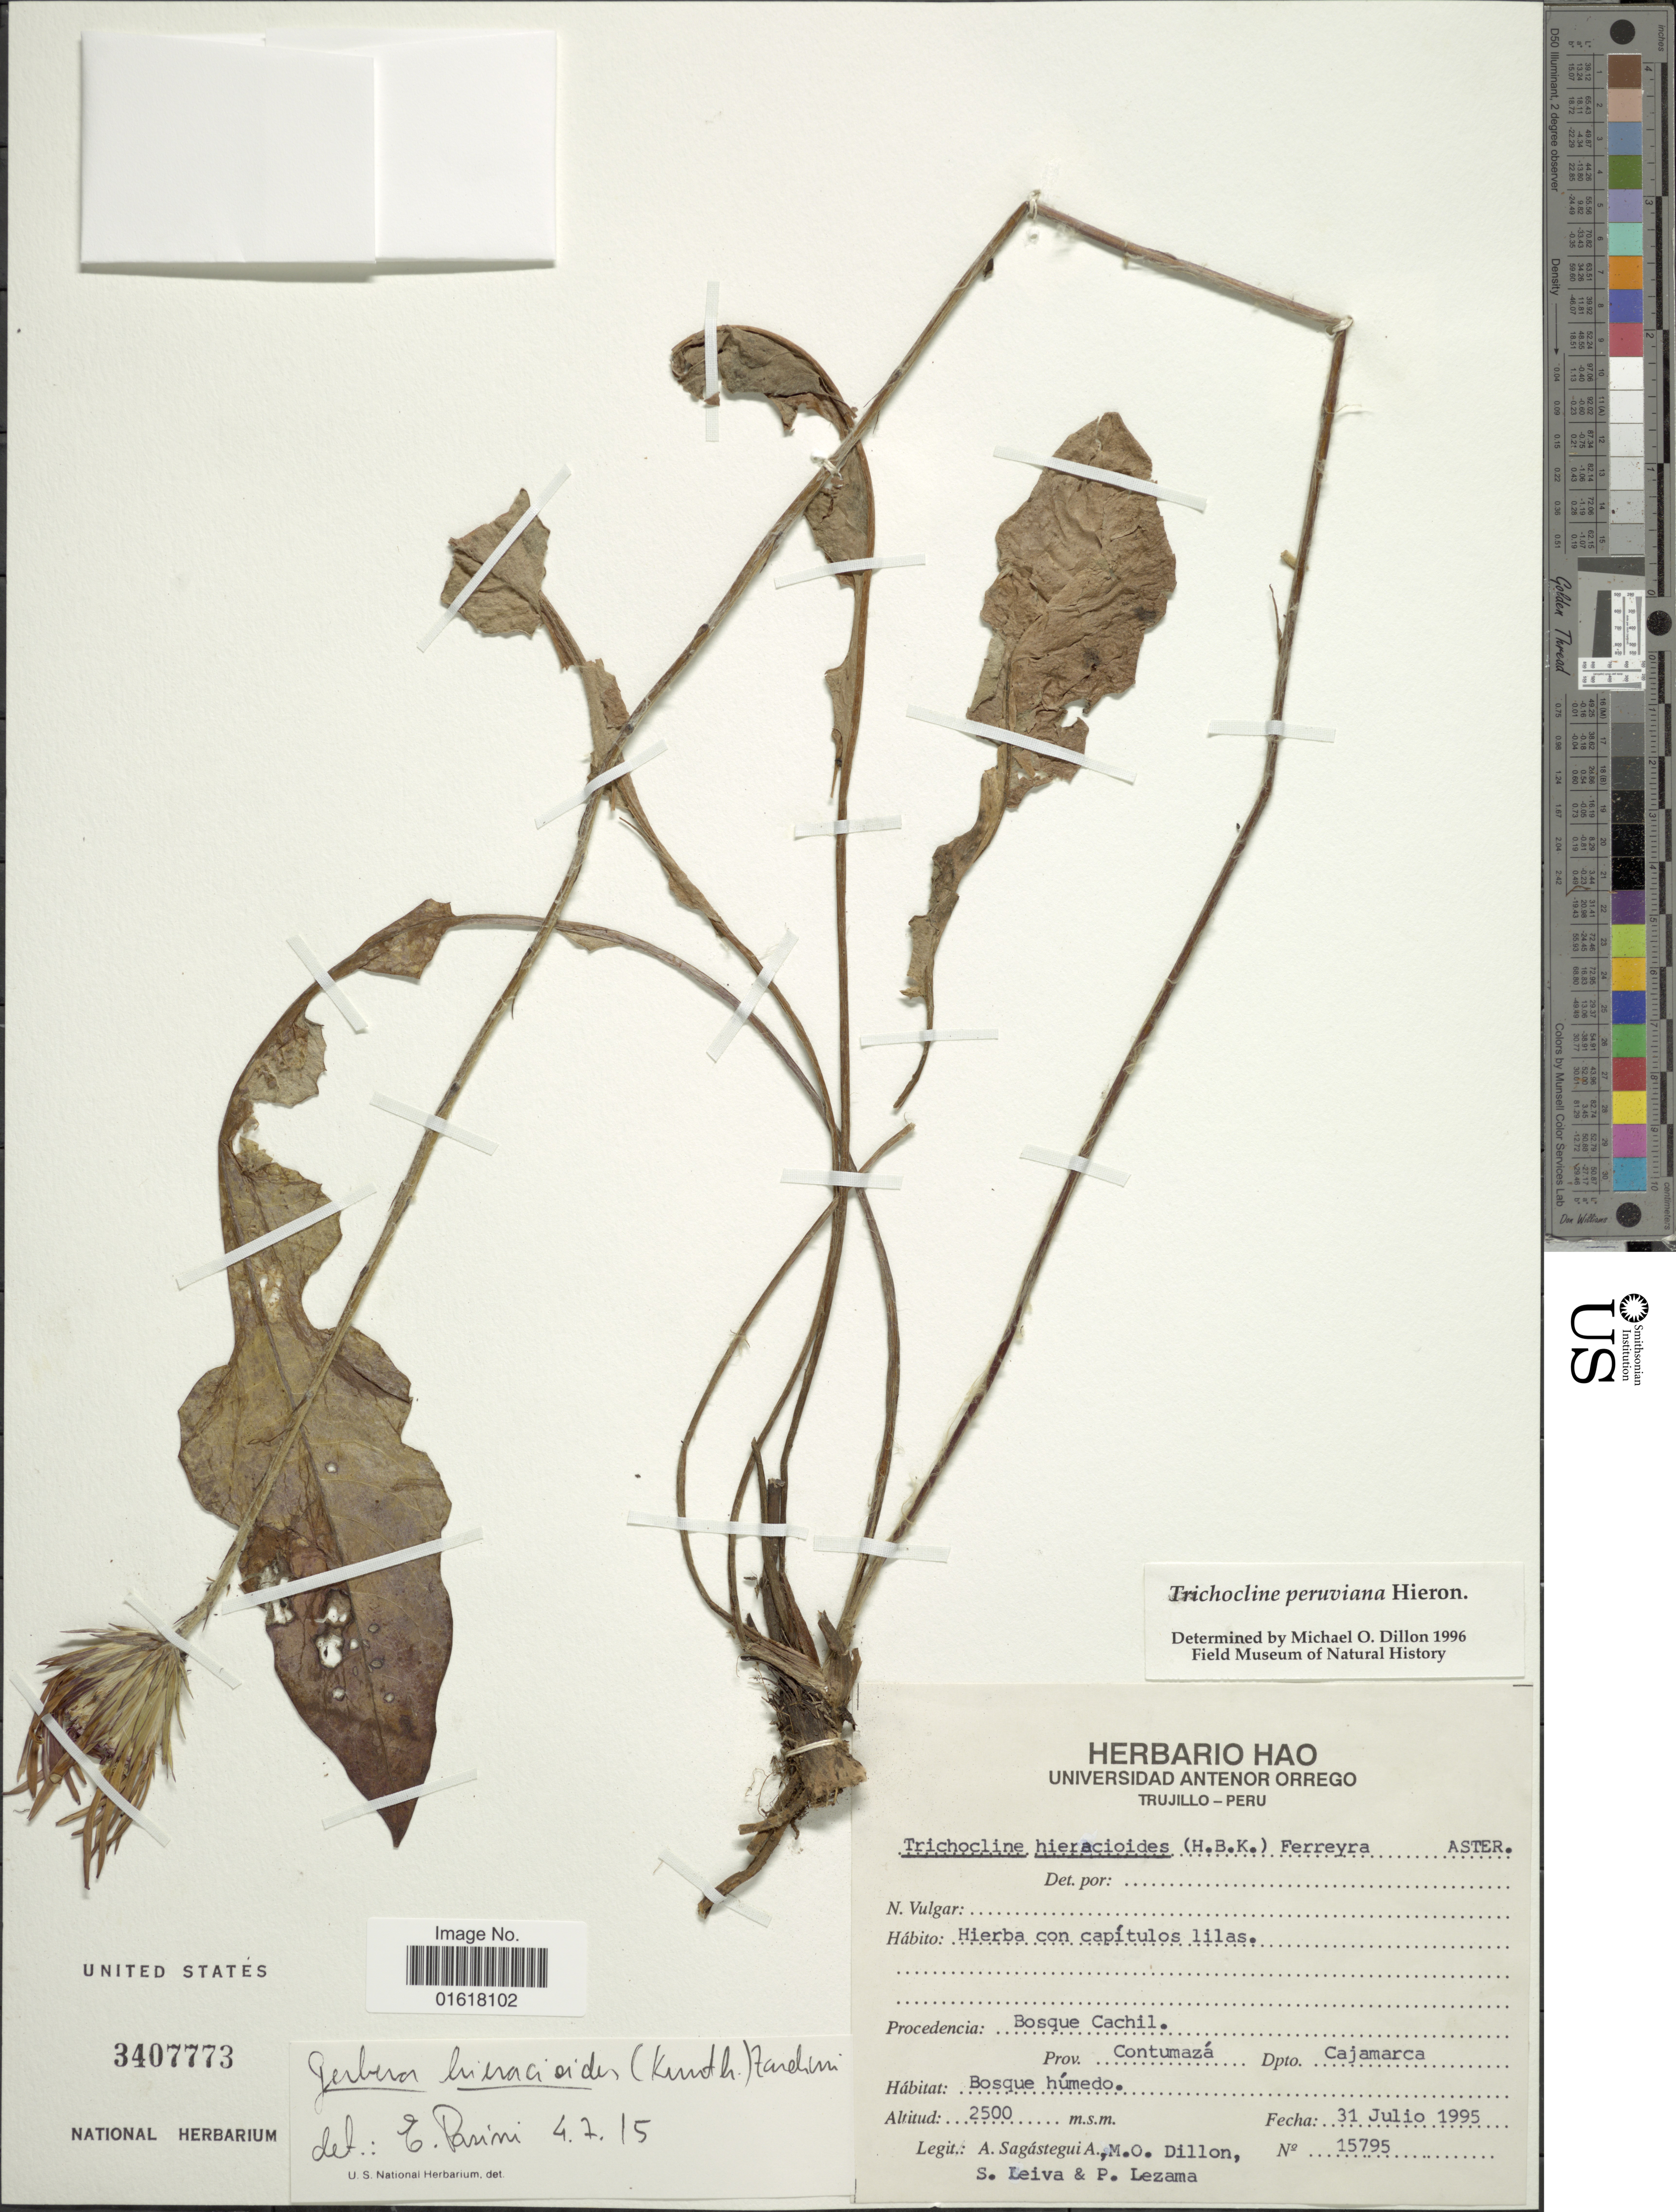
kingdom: Plantae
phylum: Tracheophyta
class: Magnoliopsida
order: Asterales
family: Asteraceae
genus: Trichocline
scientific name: Trichocline hieracioides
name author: (Kunth) Ferreyra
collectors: A. Sagástegui A., M. O. Dillon, S. Leiva & P. Lezama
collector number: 15795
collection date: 1995-07-31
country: Peru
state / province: Cajamarca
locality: Bosque Cachil. Prov. Contumazá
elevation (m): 2500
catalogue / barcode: US 3407773